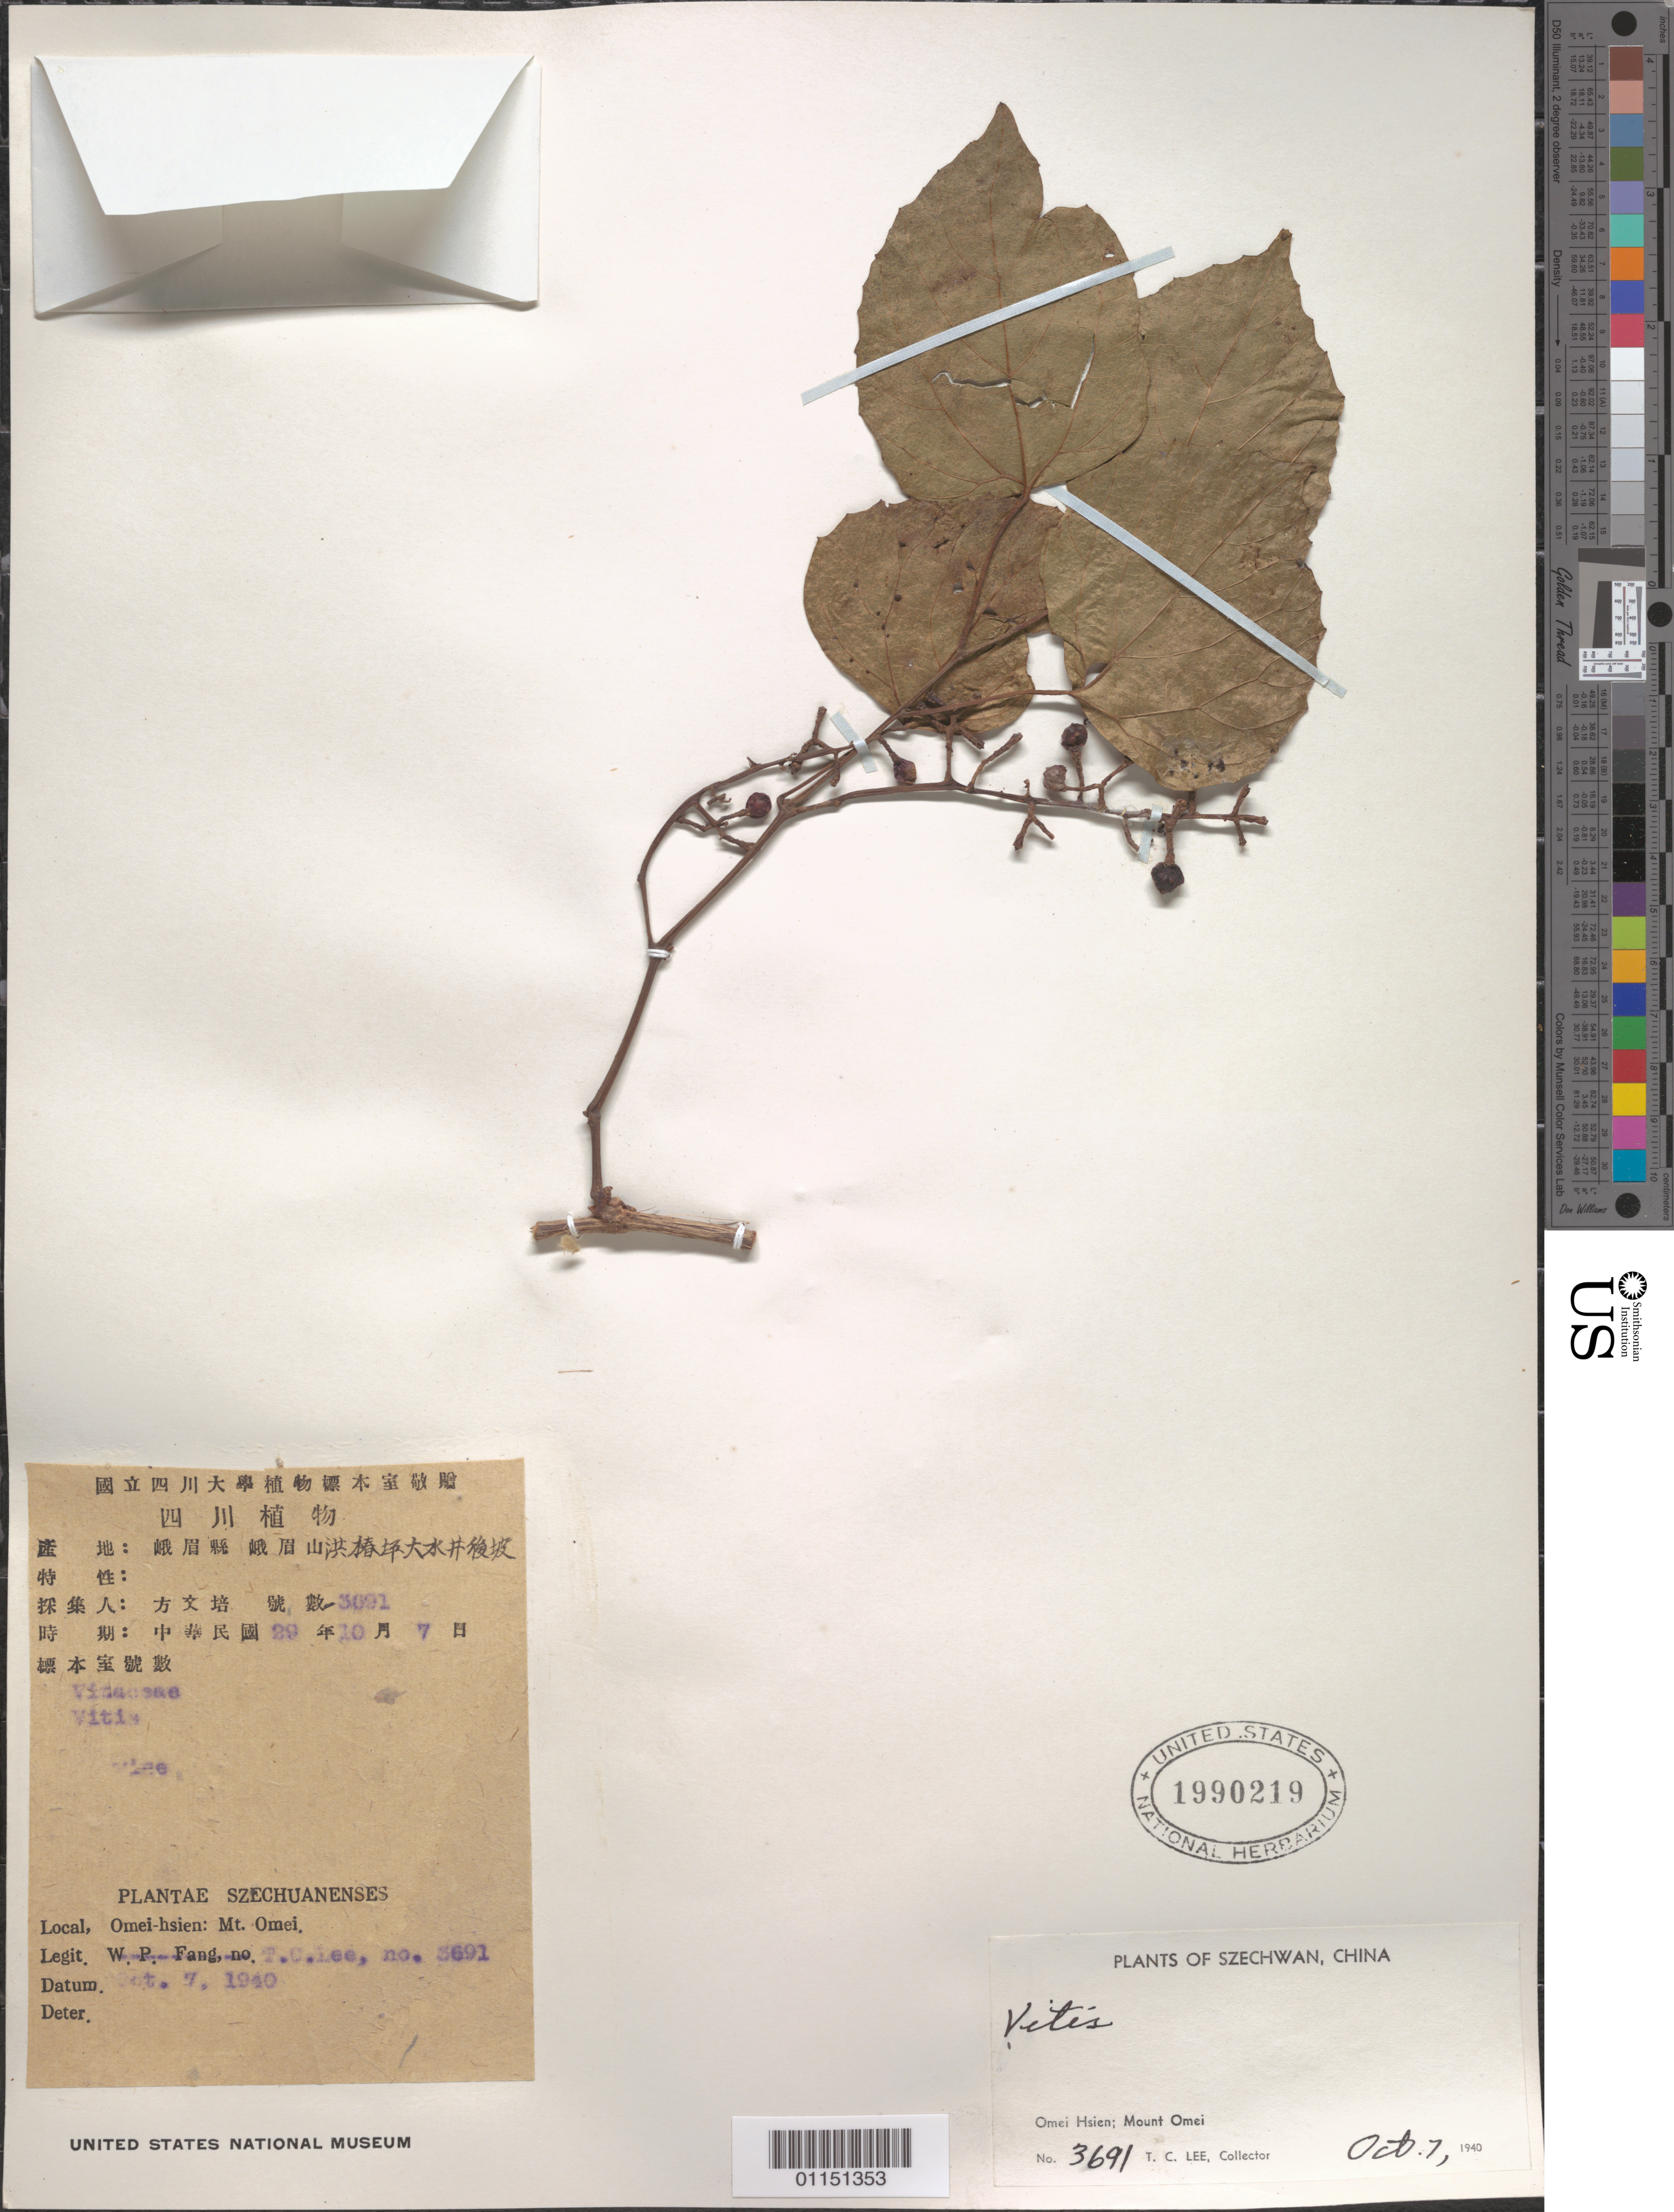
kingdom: Plantae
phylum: Tracheophyta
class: Magnoliopsida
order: Vitales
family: Vitaceae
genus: Vitis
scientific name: Vitis sp.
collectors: T. Lee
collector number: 3691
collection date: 1940-10-07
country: China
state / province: Sichuan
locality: Omei Hsien; Mt Omei.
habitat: Vine.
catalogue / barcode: US 1990219